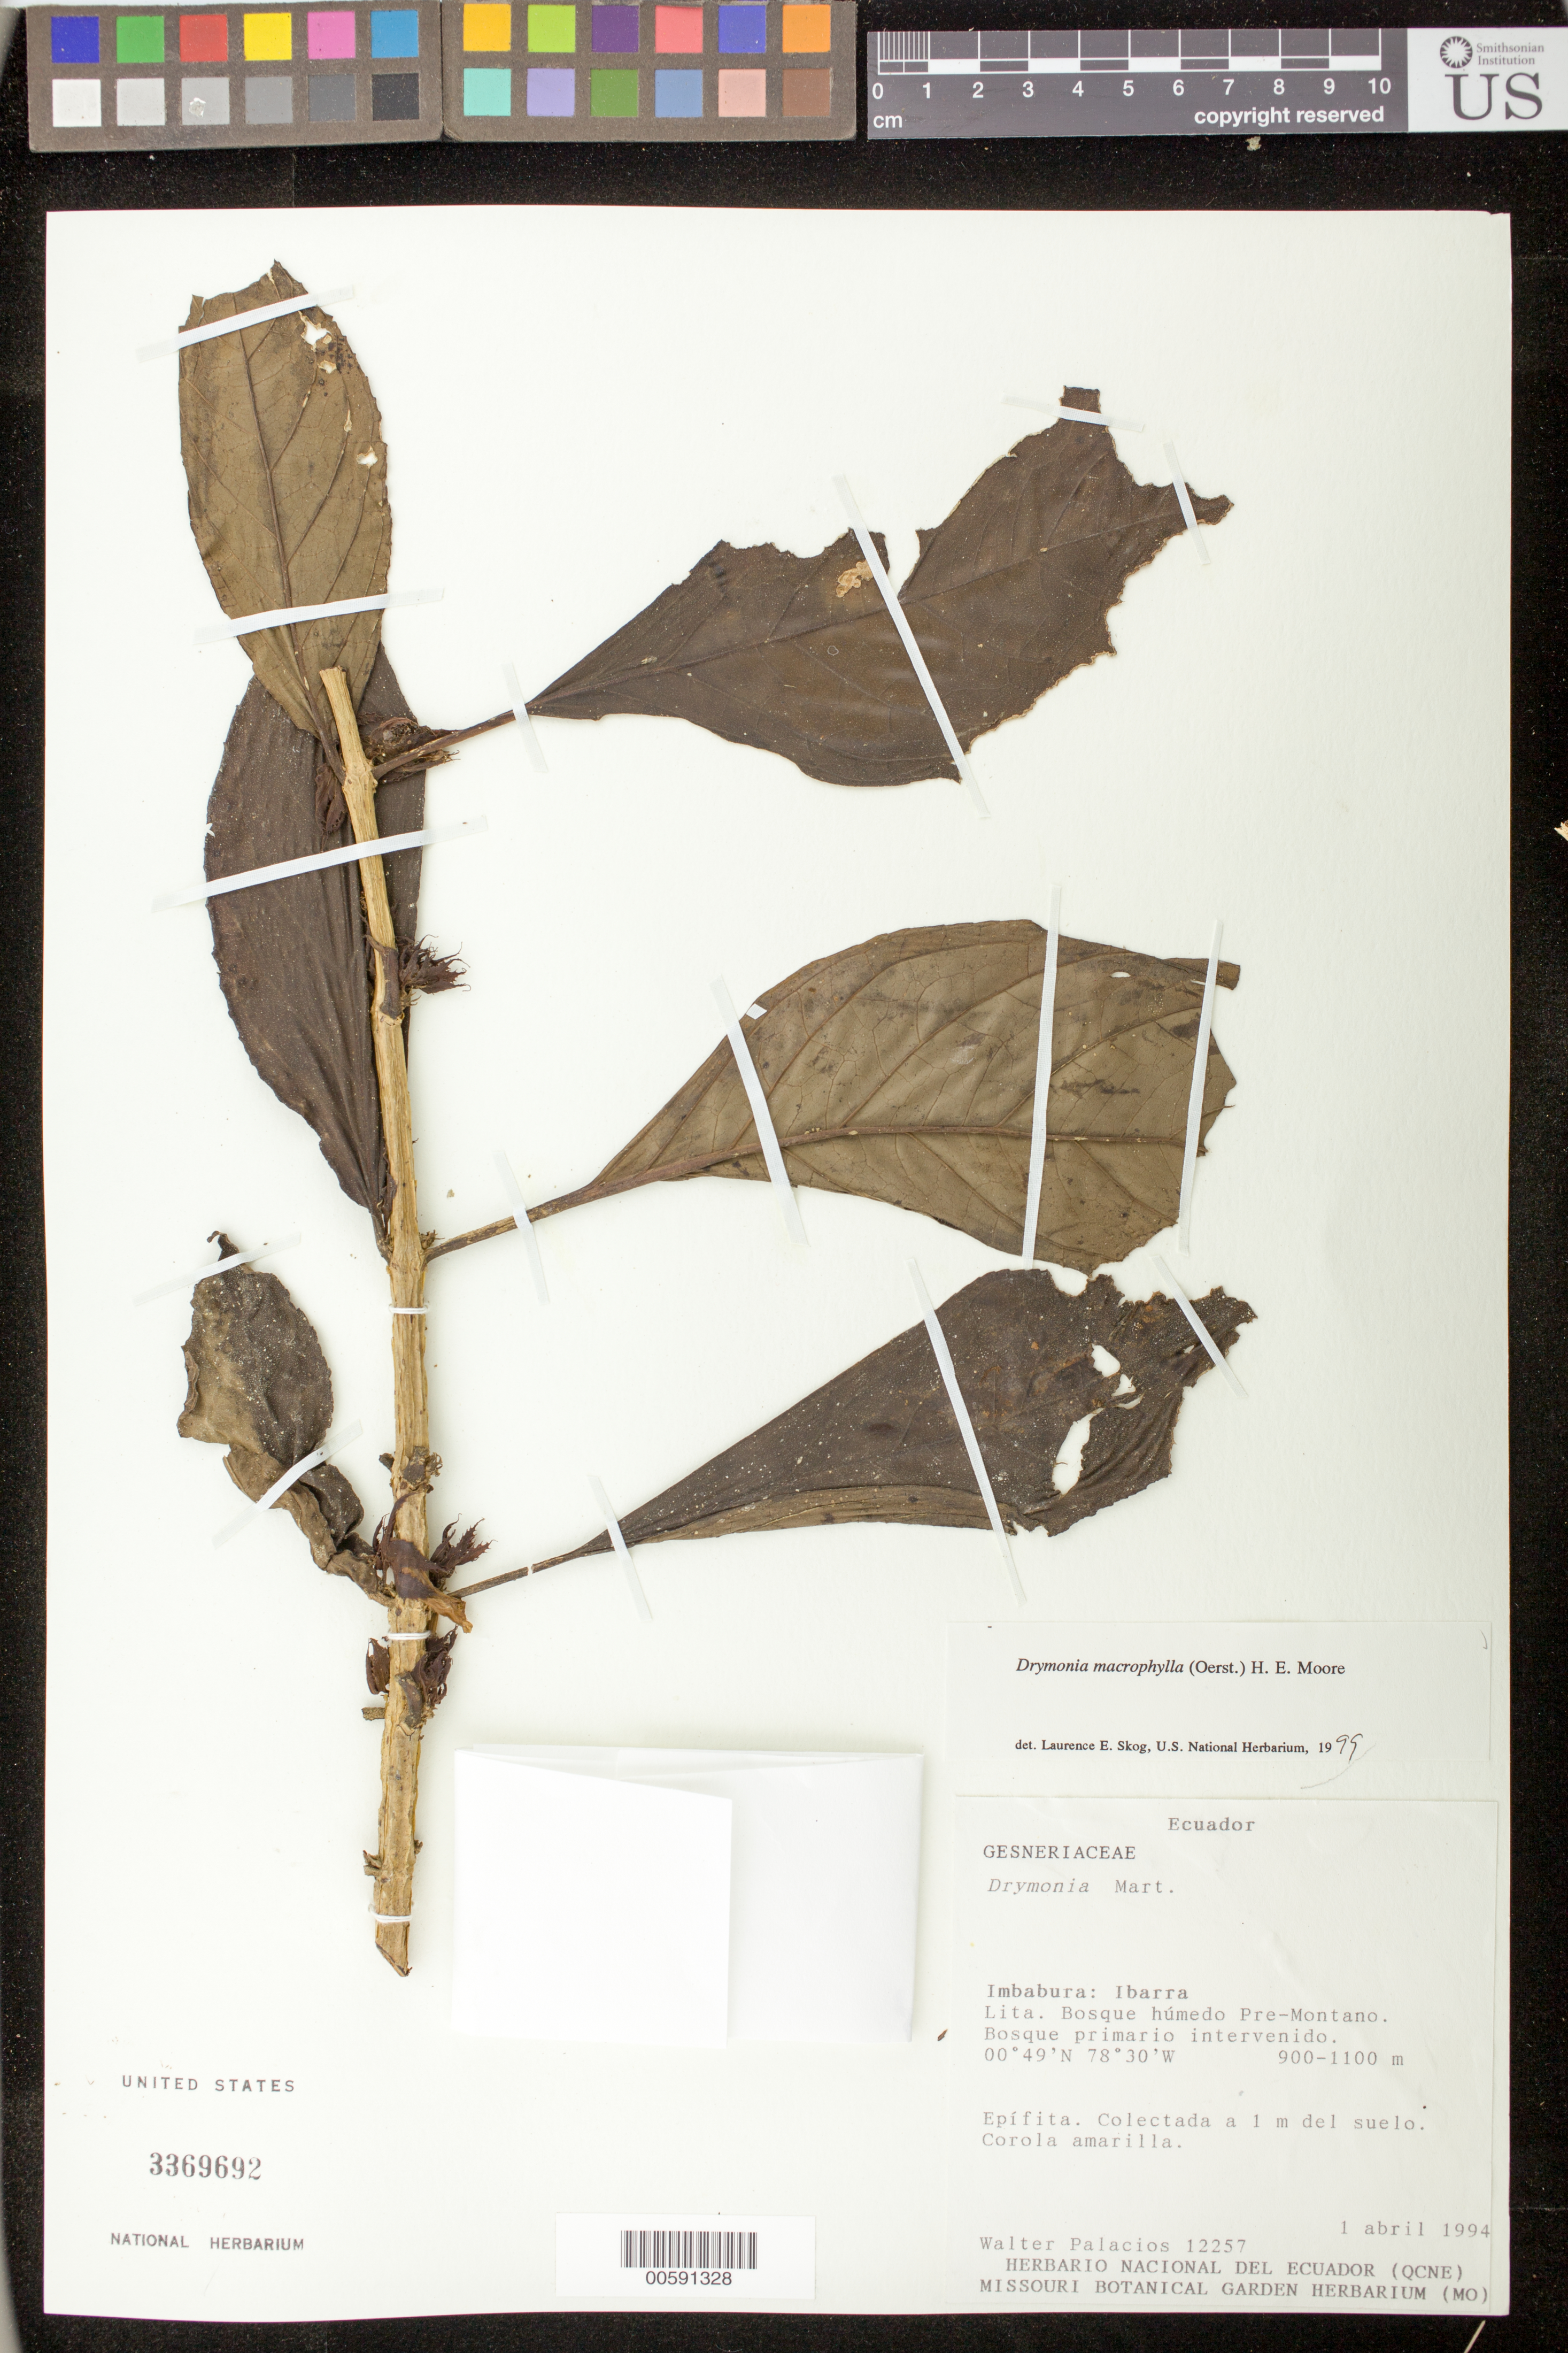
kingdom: Plantae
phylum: Tracheophyta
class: Magnoliopsida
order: Lamiales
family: Gesneriaceae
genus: Drymonia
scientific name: Drymonia macrophylla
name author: (Oerst.) H.E. Moore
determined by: Skog, Laurence E.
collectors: W. Palacios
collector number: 12257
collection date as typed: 01 Apr 1994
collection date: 1994-04-01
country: Ecuador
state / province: Imbabura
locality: Ibarra; Lita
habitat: Bosque húmedo pre-montano; bosque primario intervenido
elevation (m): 900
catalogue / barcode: US 3369692